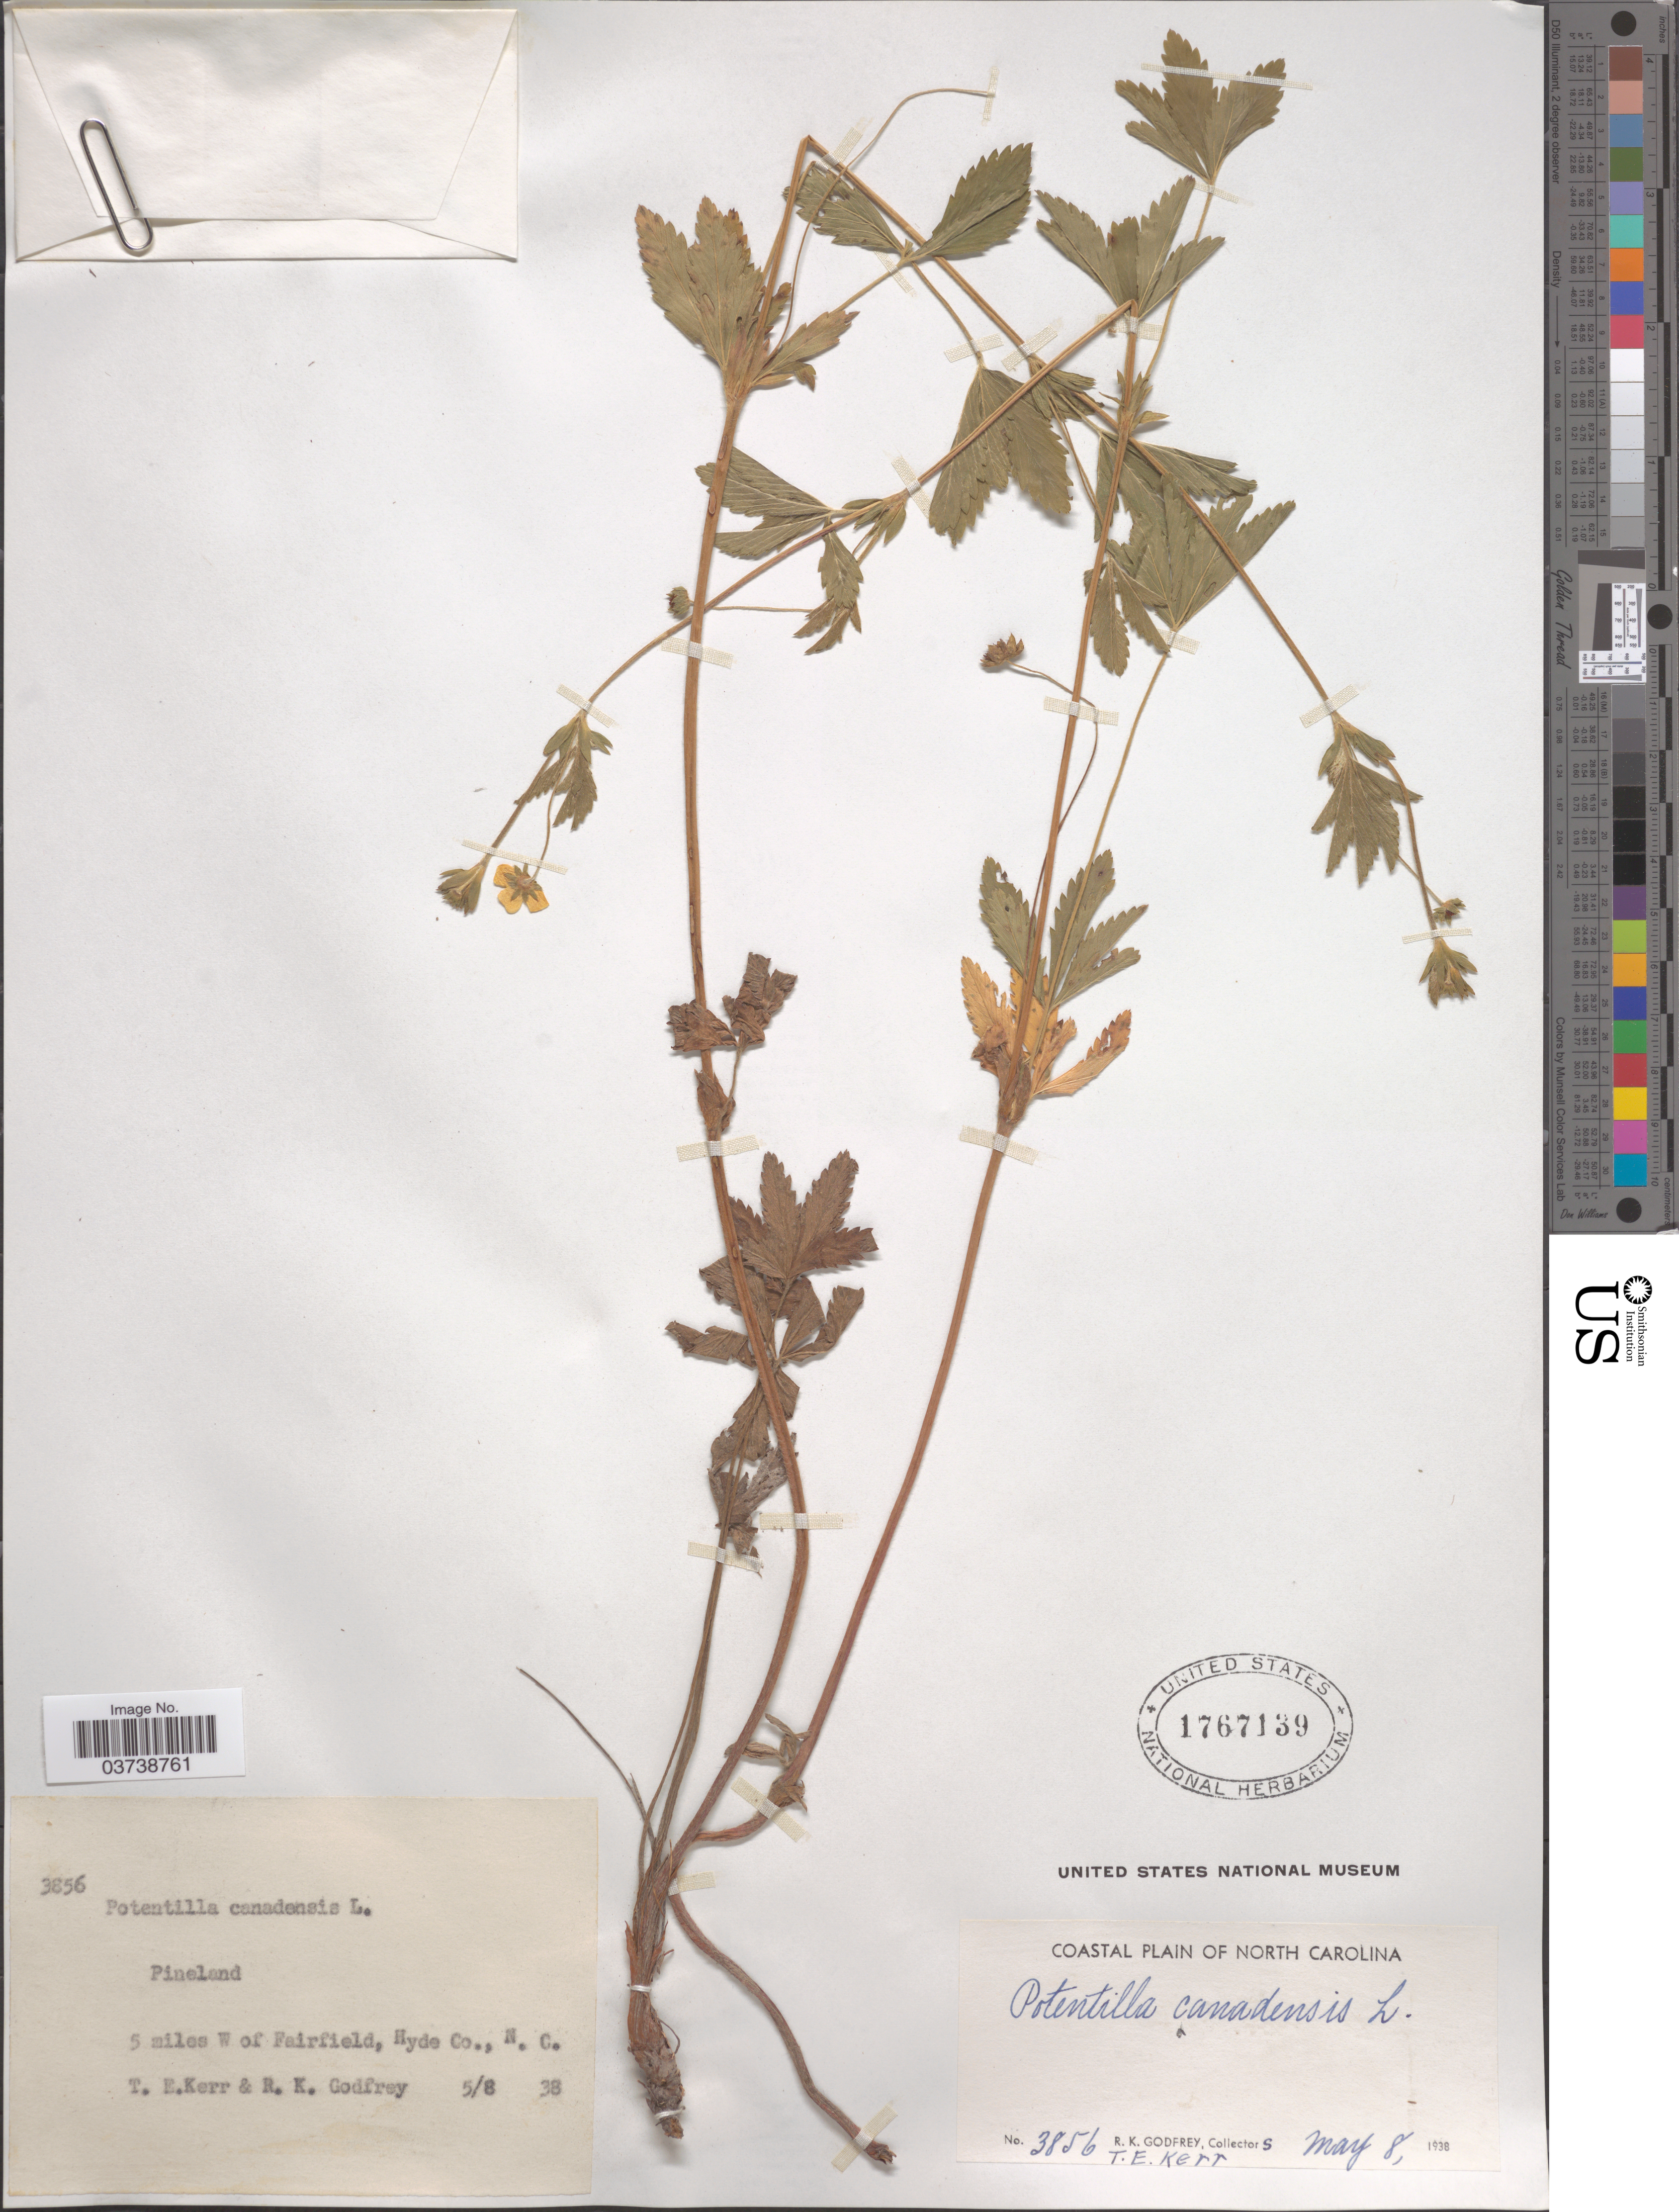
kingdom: Plantae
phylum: Tracheophyta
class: Magnoliopsida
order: Rosales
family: Rosaceae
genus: Potentilla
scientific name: Potentilla canadensis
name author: L.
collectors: T. E. Kerr & R. K. Godfrey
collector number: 3856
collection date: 1938-05-08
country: United States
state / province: North Carolina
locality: Coastal Plain of North Carolina. Pineland. 5 miles W of Fairfield, Hyde Co.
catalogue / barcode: US 1767139